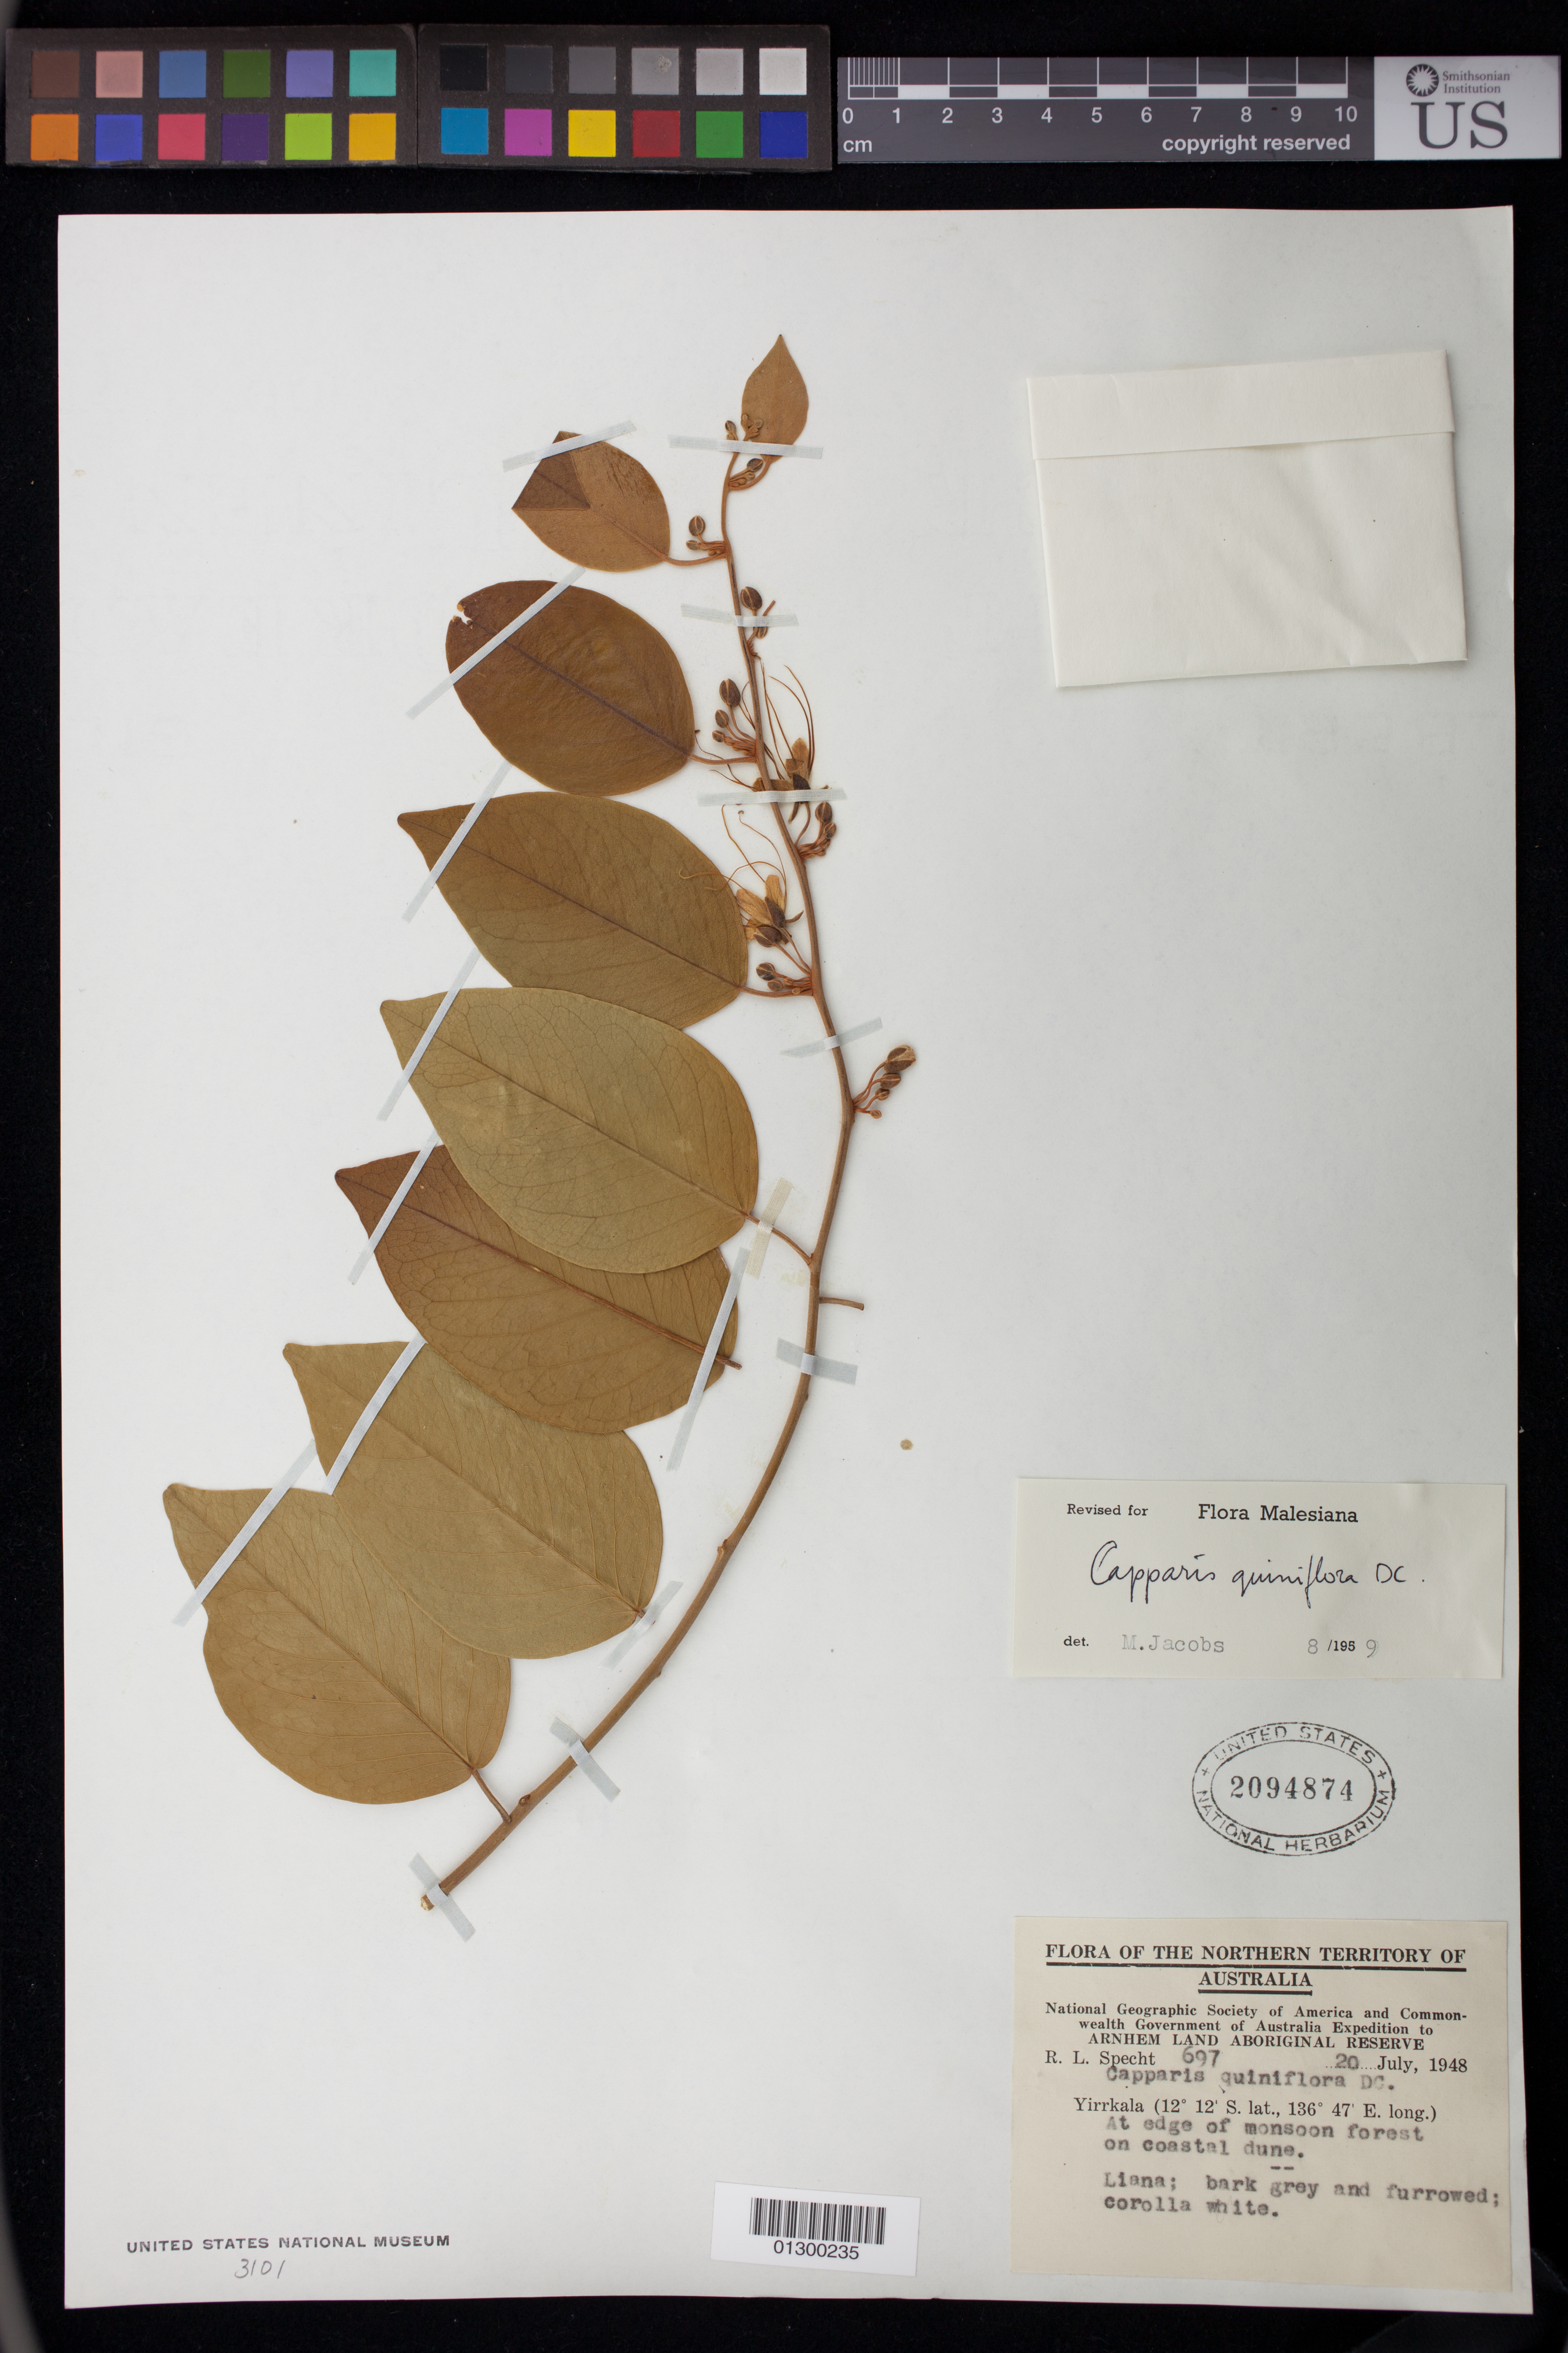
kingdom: Plantae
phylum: Tracheophyta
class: Magnoliopsida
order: Brassicales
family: Capparaceae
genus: Capparis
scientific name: Capparis quiniflora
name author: DC.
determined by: Jacobs, M.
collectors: R. L. Specht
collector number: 697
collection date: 1948-07-20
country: Australia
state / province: Northern Territory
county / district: East Arnhem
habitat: At edge of monsoon forest on coastal dune.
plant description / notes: Liana; bark grey and furrowed; corolla white.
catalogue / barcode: US 2094874